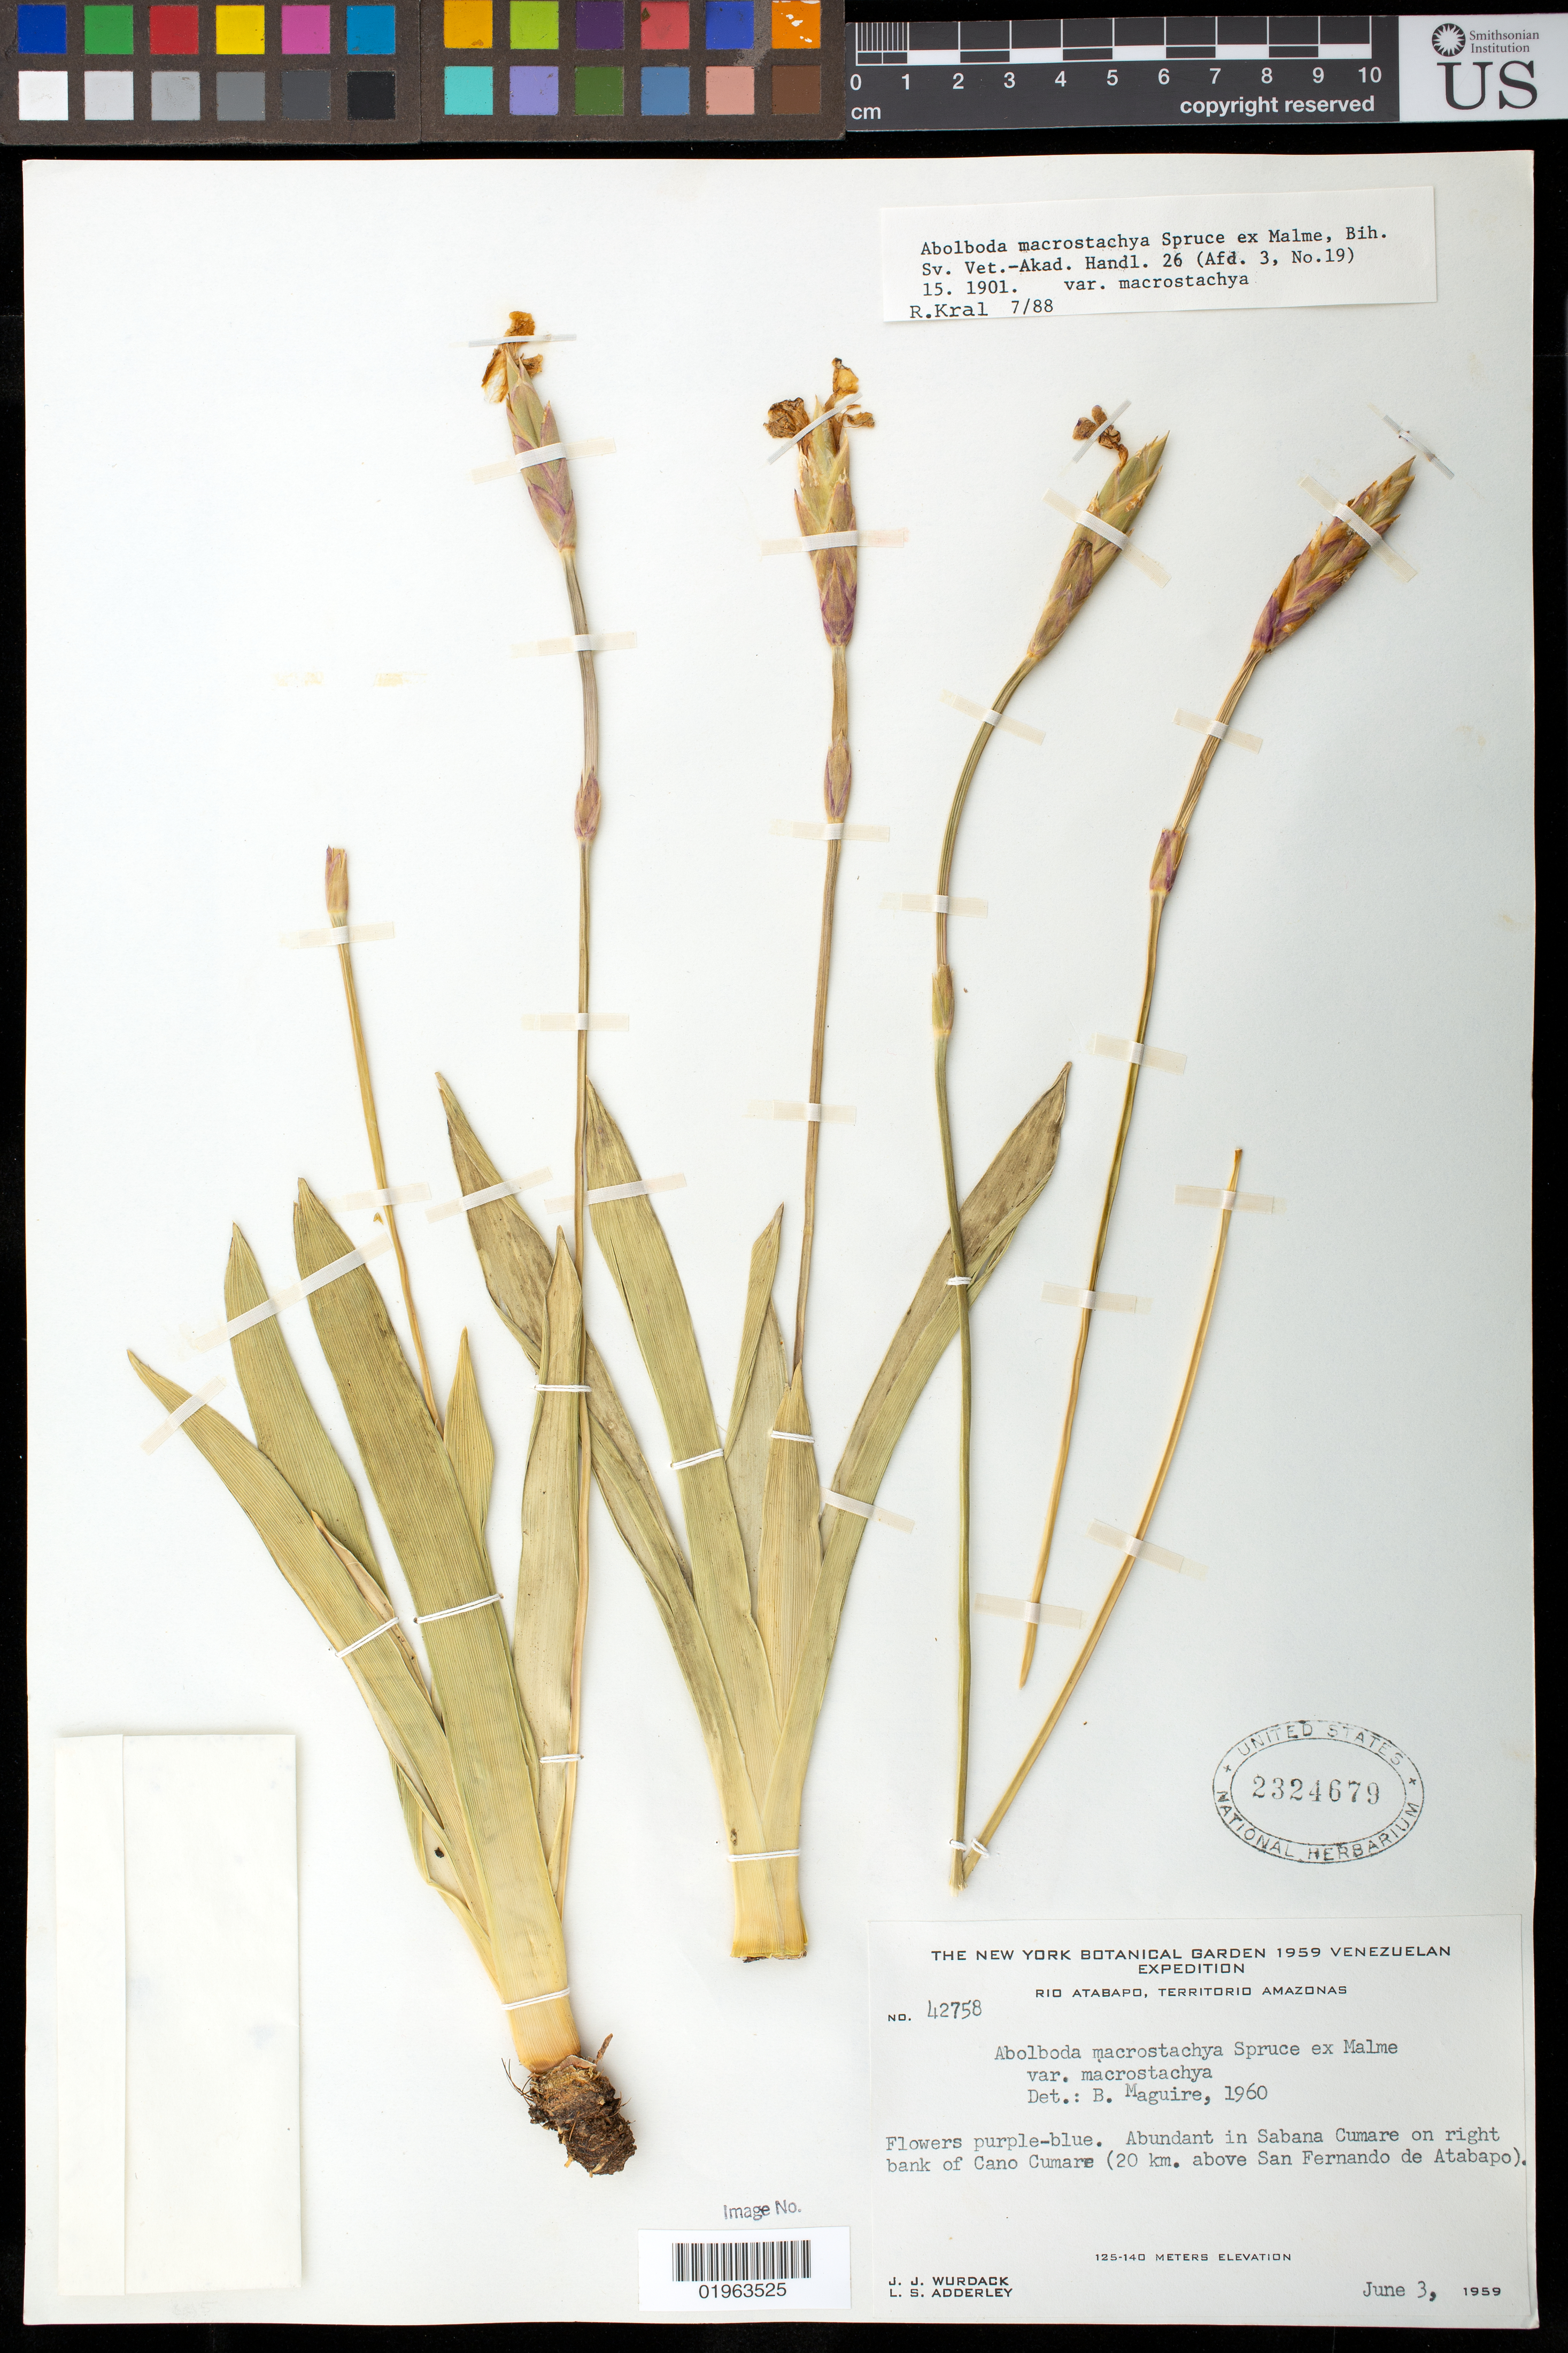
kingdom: Plantae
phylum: Tracheophyta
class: Liliopsida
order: Poales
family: Xyridaceae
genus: Abolboda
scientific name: Abolboda macrostachya var. macrostachya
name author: Spruce ex Malme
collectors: J. J. Wurdack & L. S. Adderley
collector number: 42758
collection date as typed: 3-Jun-59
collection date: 1959-06-03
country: Venezuela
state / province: Amazonas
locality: Sabana Cumare on right bank of Caño Cumare, Río Atabapo, 20 km above San Fernando de Atabapo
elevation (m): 125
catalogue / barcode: US 2324679